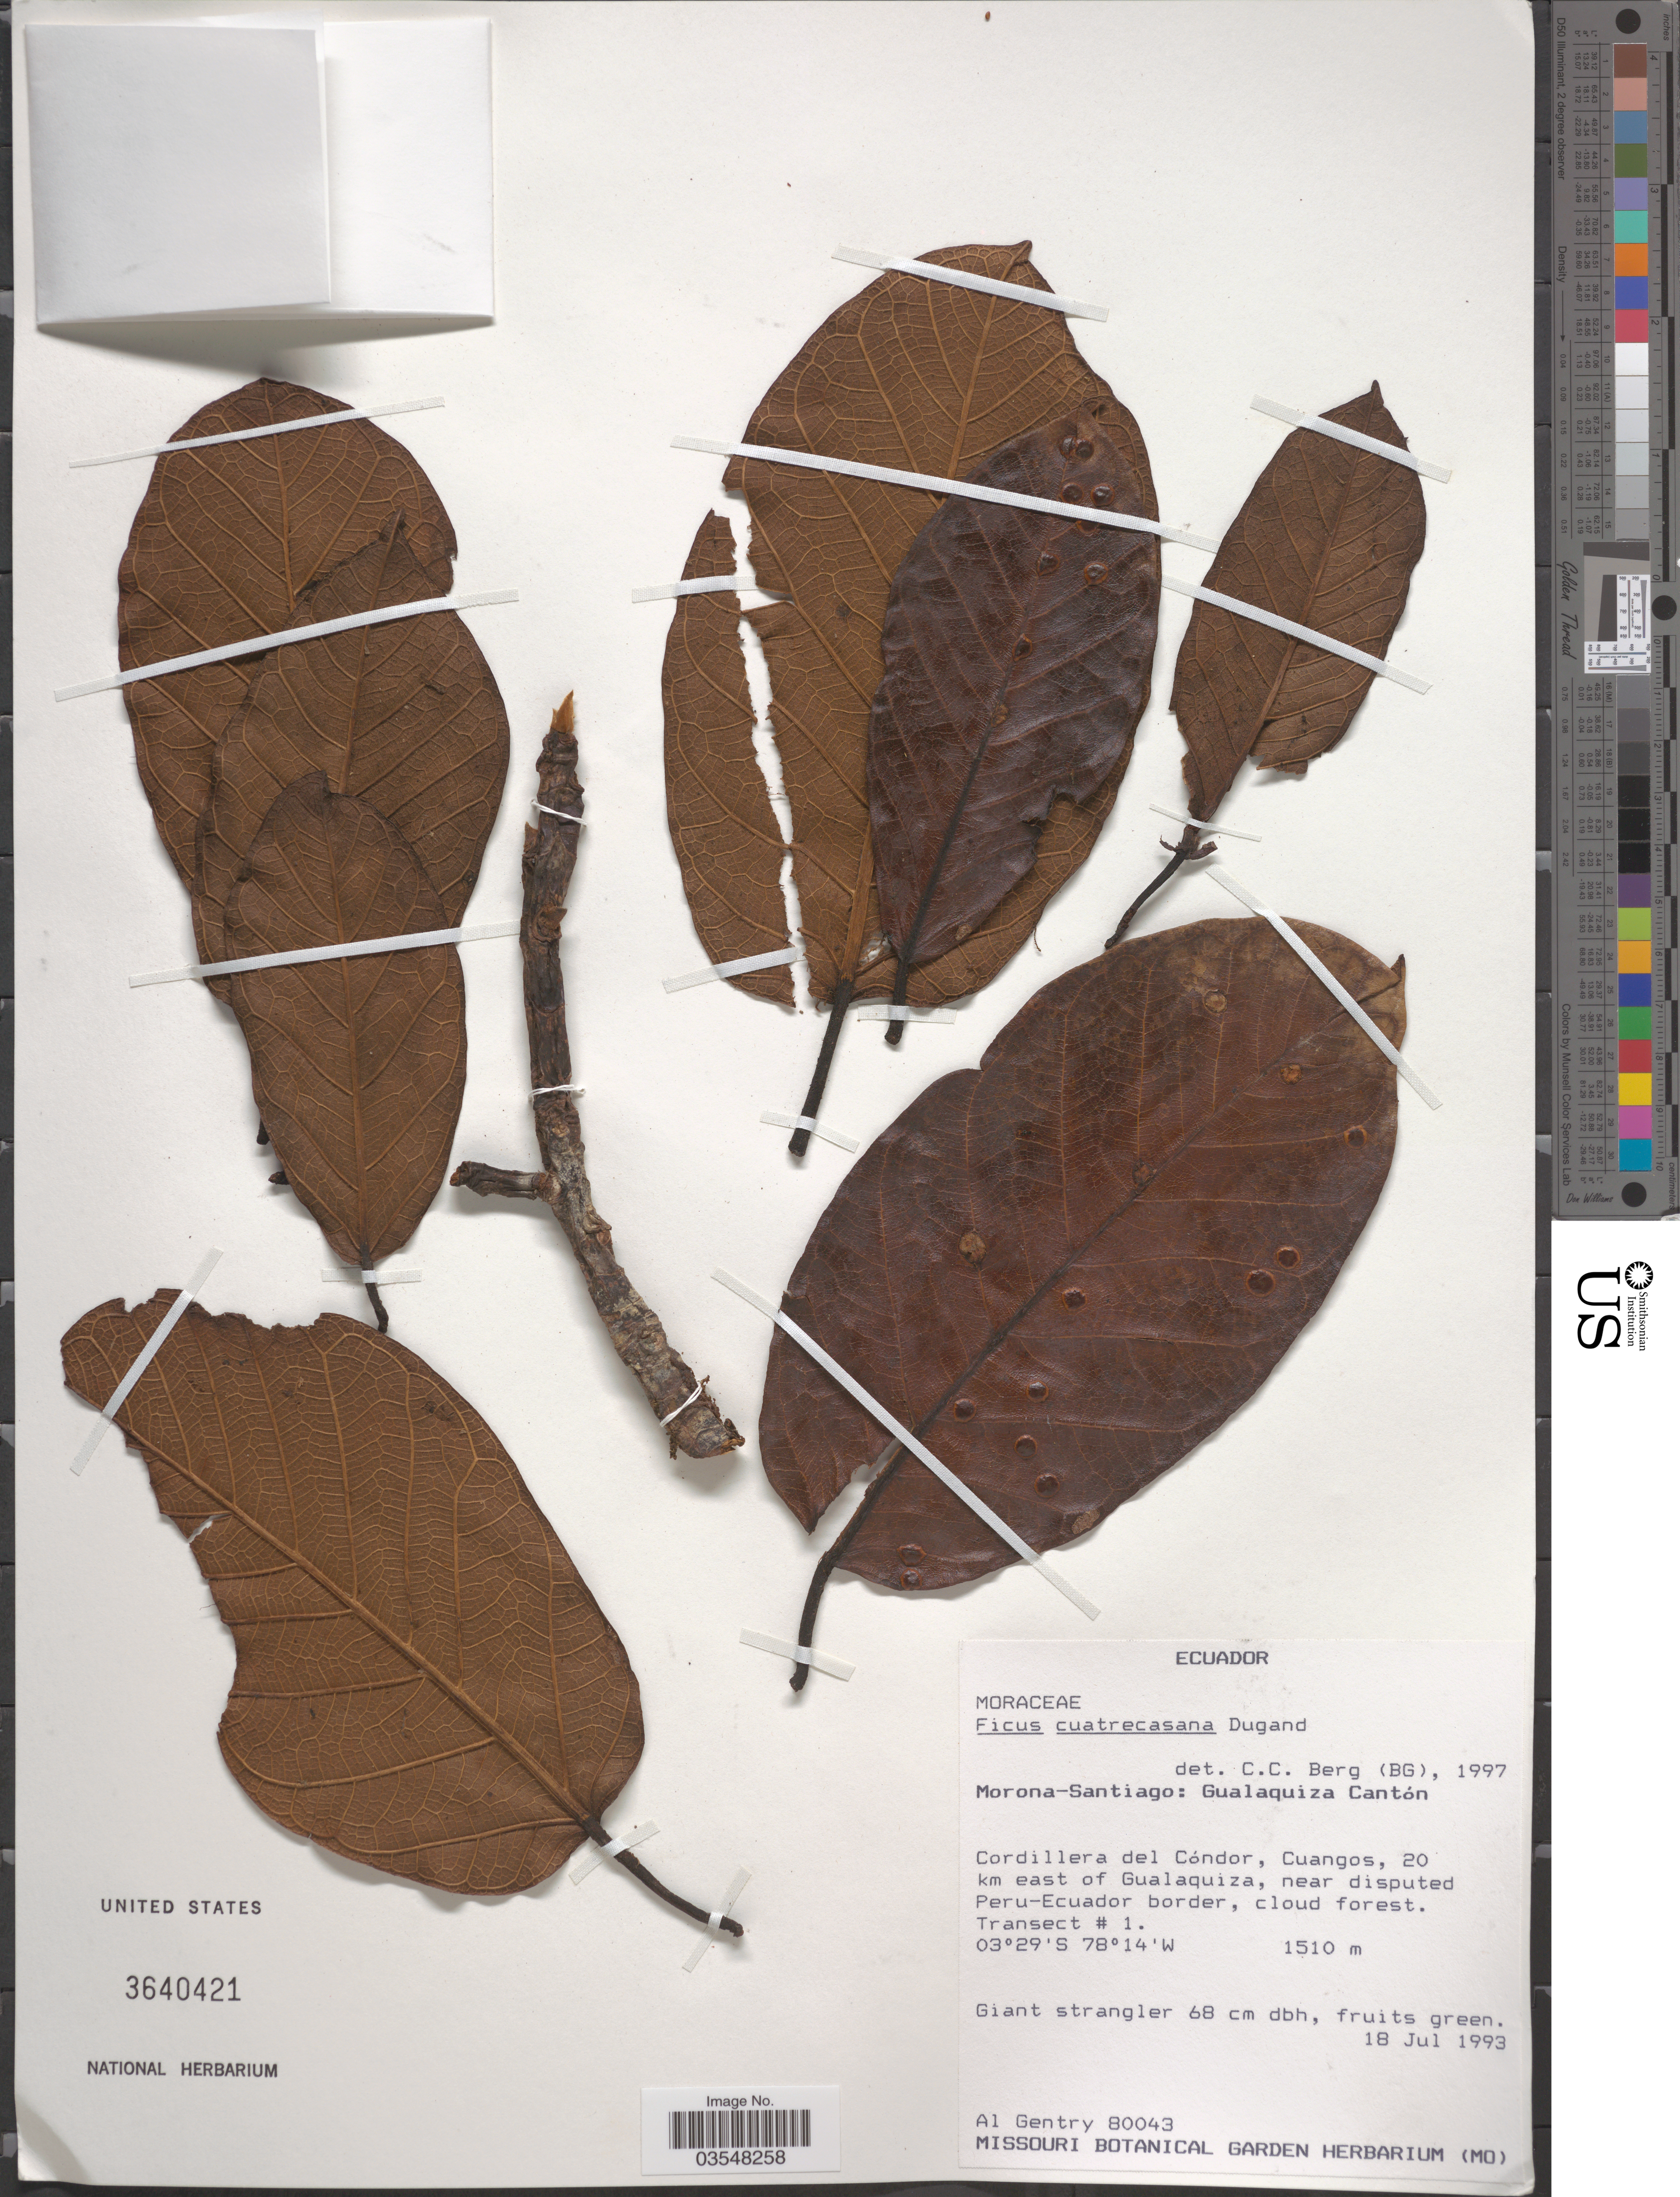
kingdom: Plantae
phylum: Tracheophyta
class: Magnoliopsida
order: Rosales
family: Moraceae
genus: Ficus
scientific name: Ficus tequendamae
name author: Dugand G.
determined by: Cardoso Pederneiras, L.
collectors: A. H. Gentry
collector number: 80043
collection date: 1993-07-18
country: Ecuador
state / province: Morona-Santiago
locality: Guilaquiza Cantón. Cordillera del Cóndor, Cuangos, 20 km east of Gualaquiza, near disputed Peru-Ecuador border.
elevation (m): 1510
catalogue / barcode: US 3640421